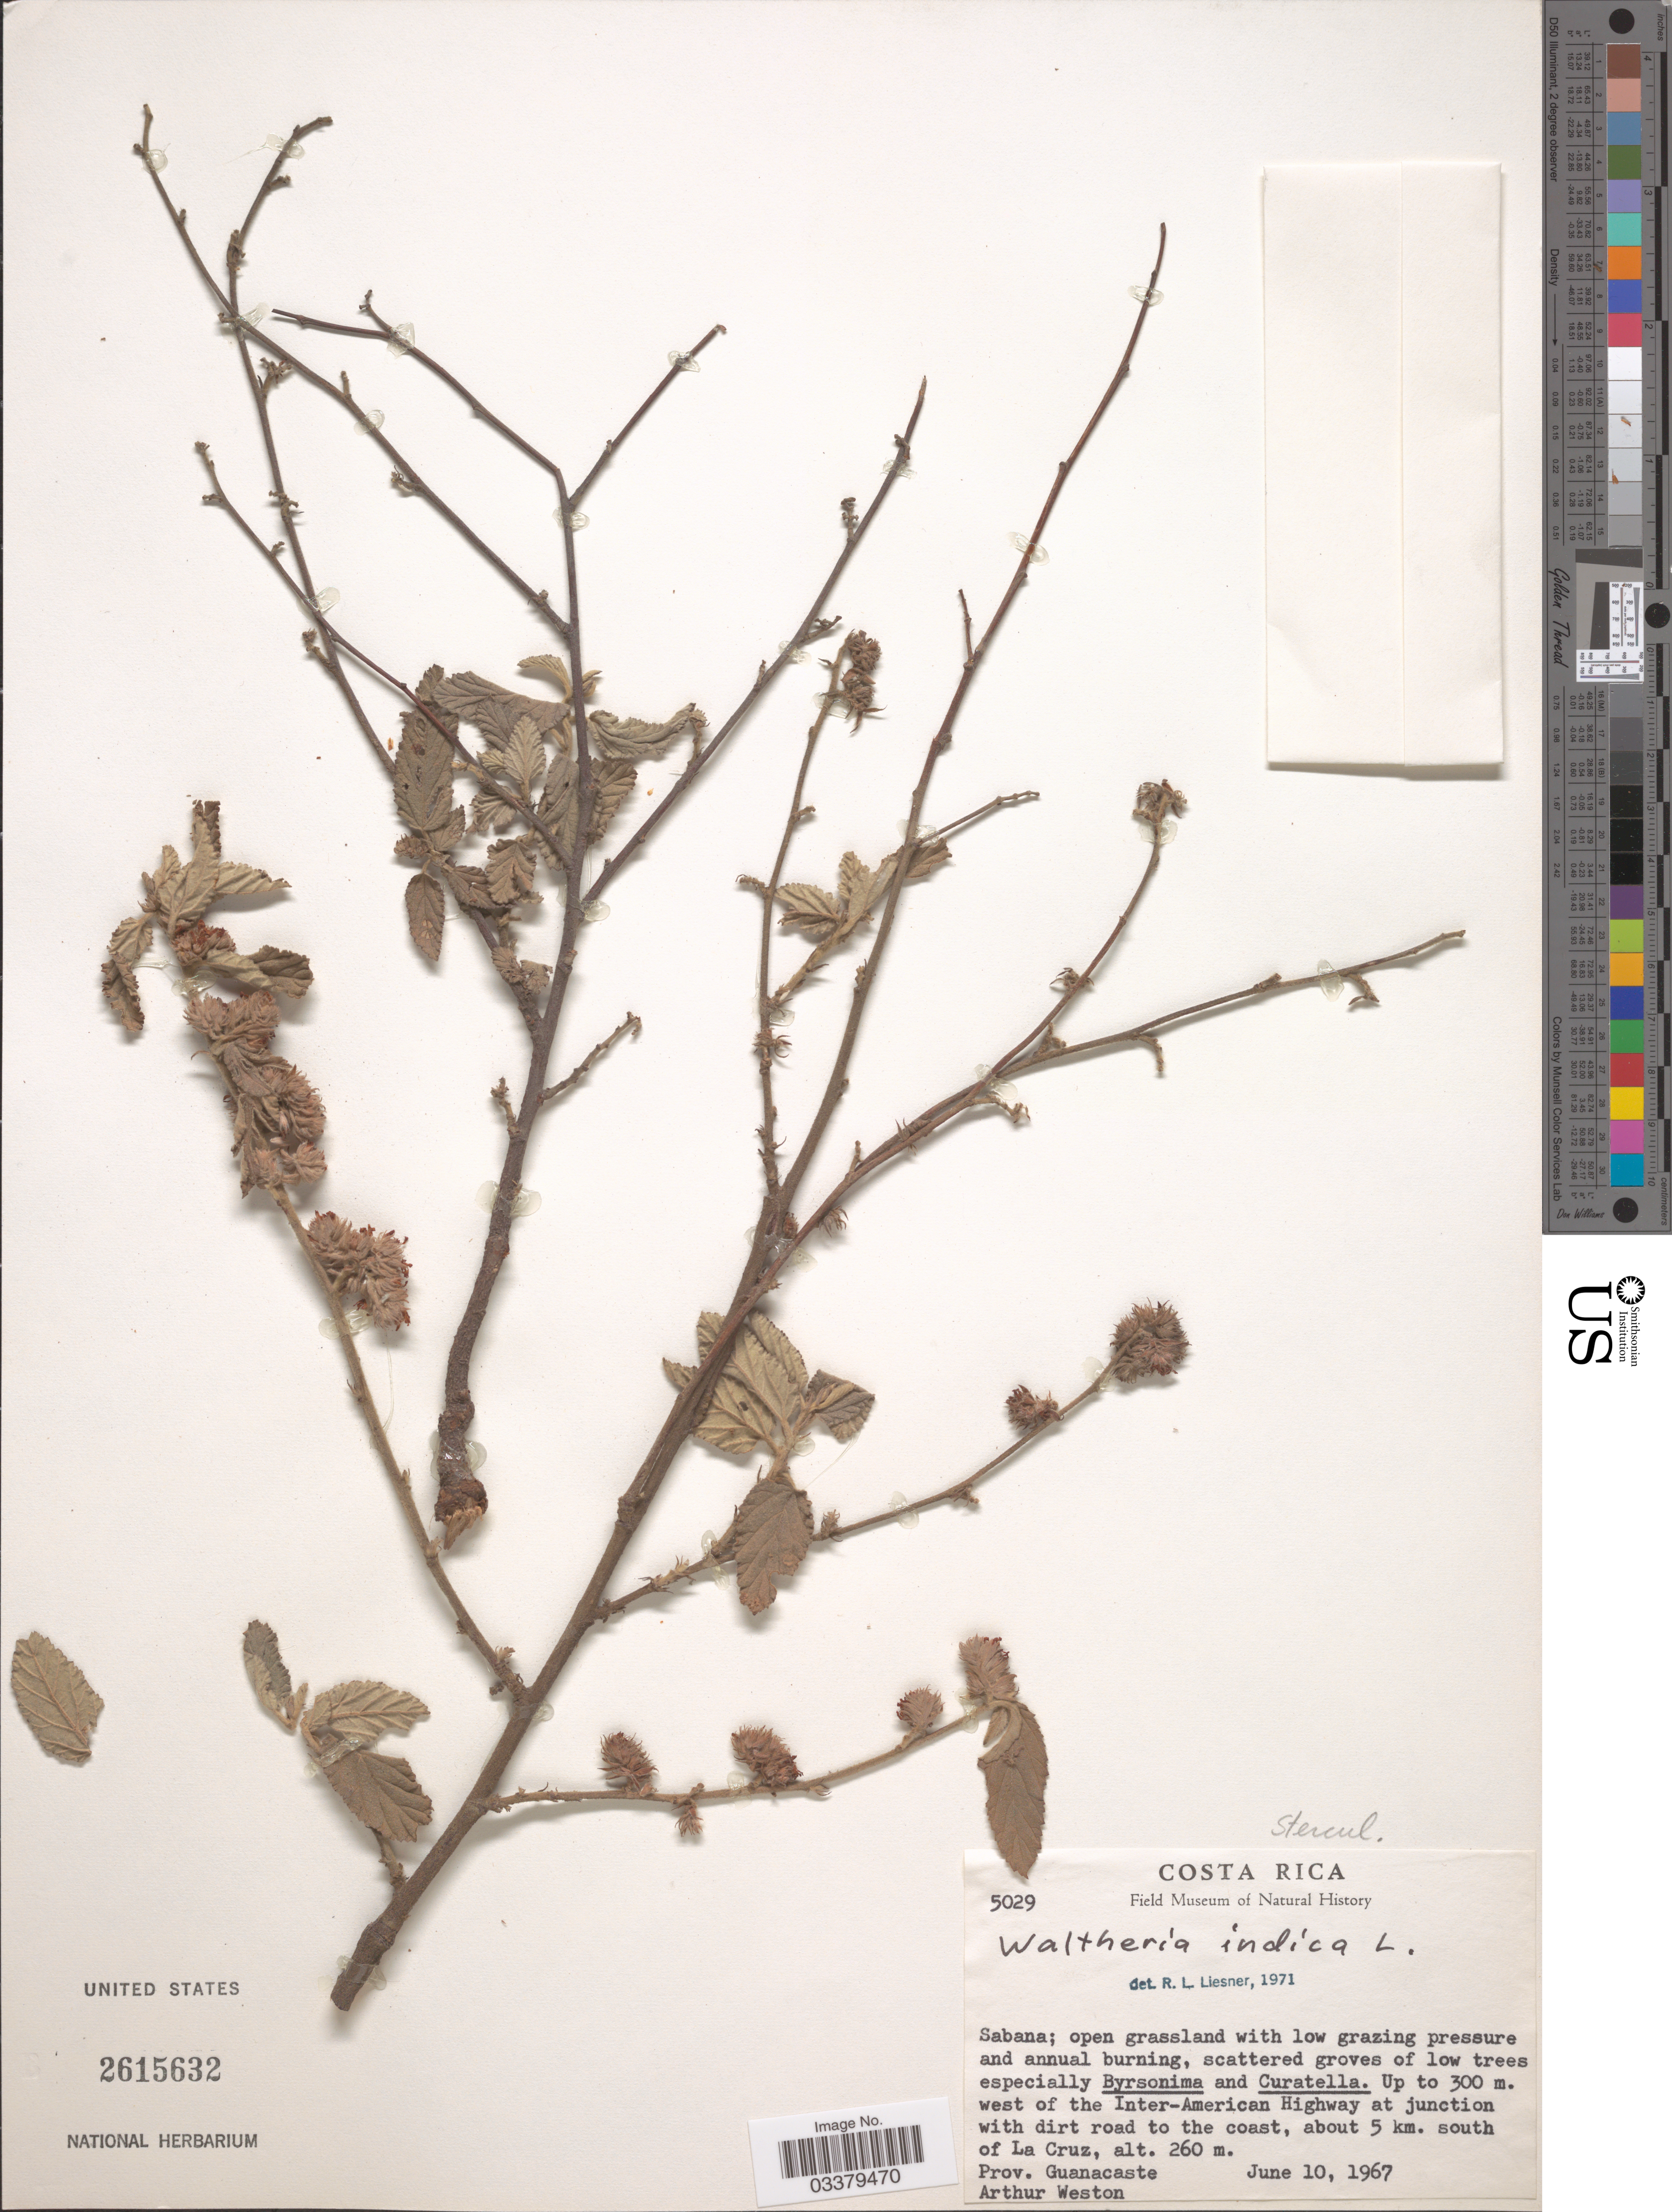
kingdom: Plantae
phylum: Tracheophyta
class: Magnoliopsida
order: Malvales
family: Malvaceae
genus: Waltheria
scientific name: Waltheria indica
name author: L.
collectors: A. Weston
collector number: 5029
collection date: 1967-06-10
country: Costa Rica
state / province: Guanacaste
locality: Up to 300 m. west of the Inter-American Highway at junction with dirt road to the coast, about 5 km. south of La Cruz.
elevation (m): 260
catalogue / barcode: US 2615632